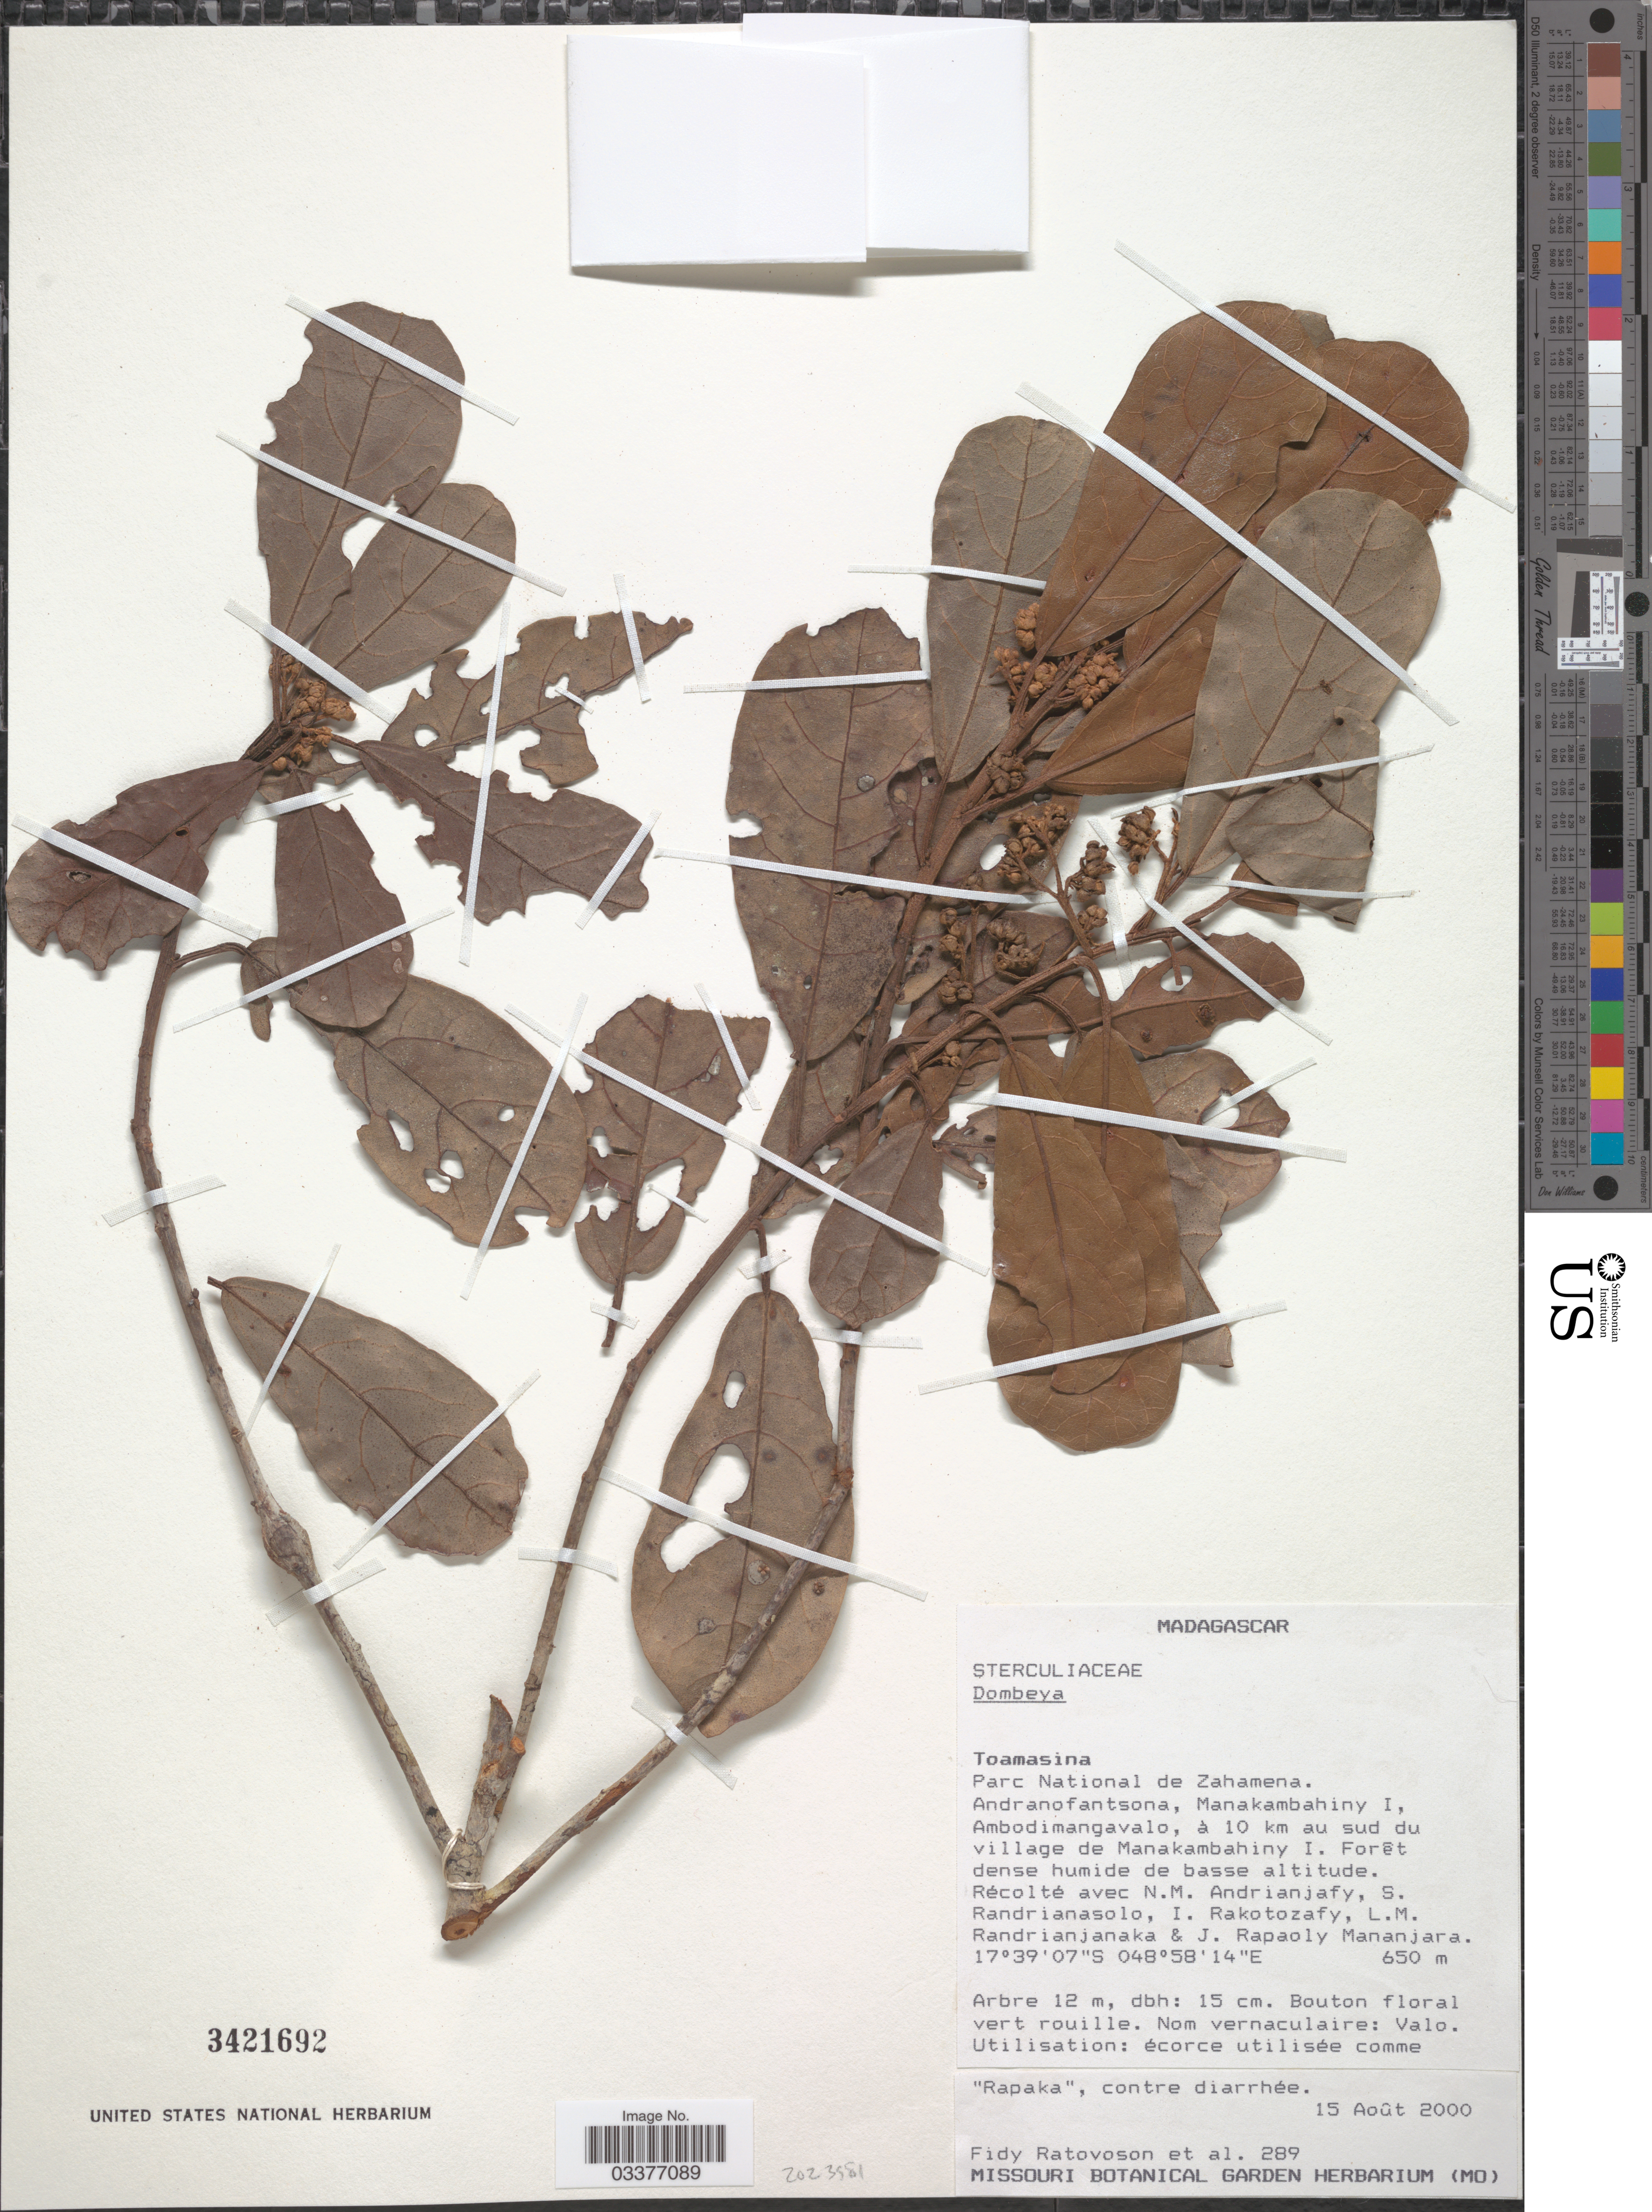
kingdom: Plantae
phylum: Tracheophyta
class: Magnoliopsida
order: Malvales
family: Malvaceae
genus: Dombeya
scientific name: Dombeya sp.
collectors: F. Ratovoson, N. M. Andrianjafy, S. Randrianasolo, I. Rakotozafy & et al.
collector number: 289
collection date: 2000-08-15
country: Madagascar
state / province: Analanjirofo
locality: Parc National de Zahamena. Andranofantsona, Manakambahiny I, Ambodimangavalo, à 10 km au sud du village de Manakambahiny I.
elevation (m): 650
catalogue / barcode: US 3421692